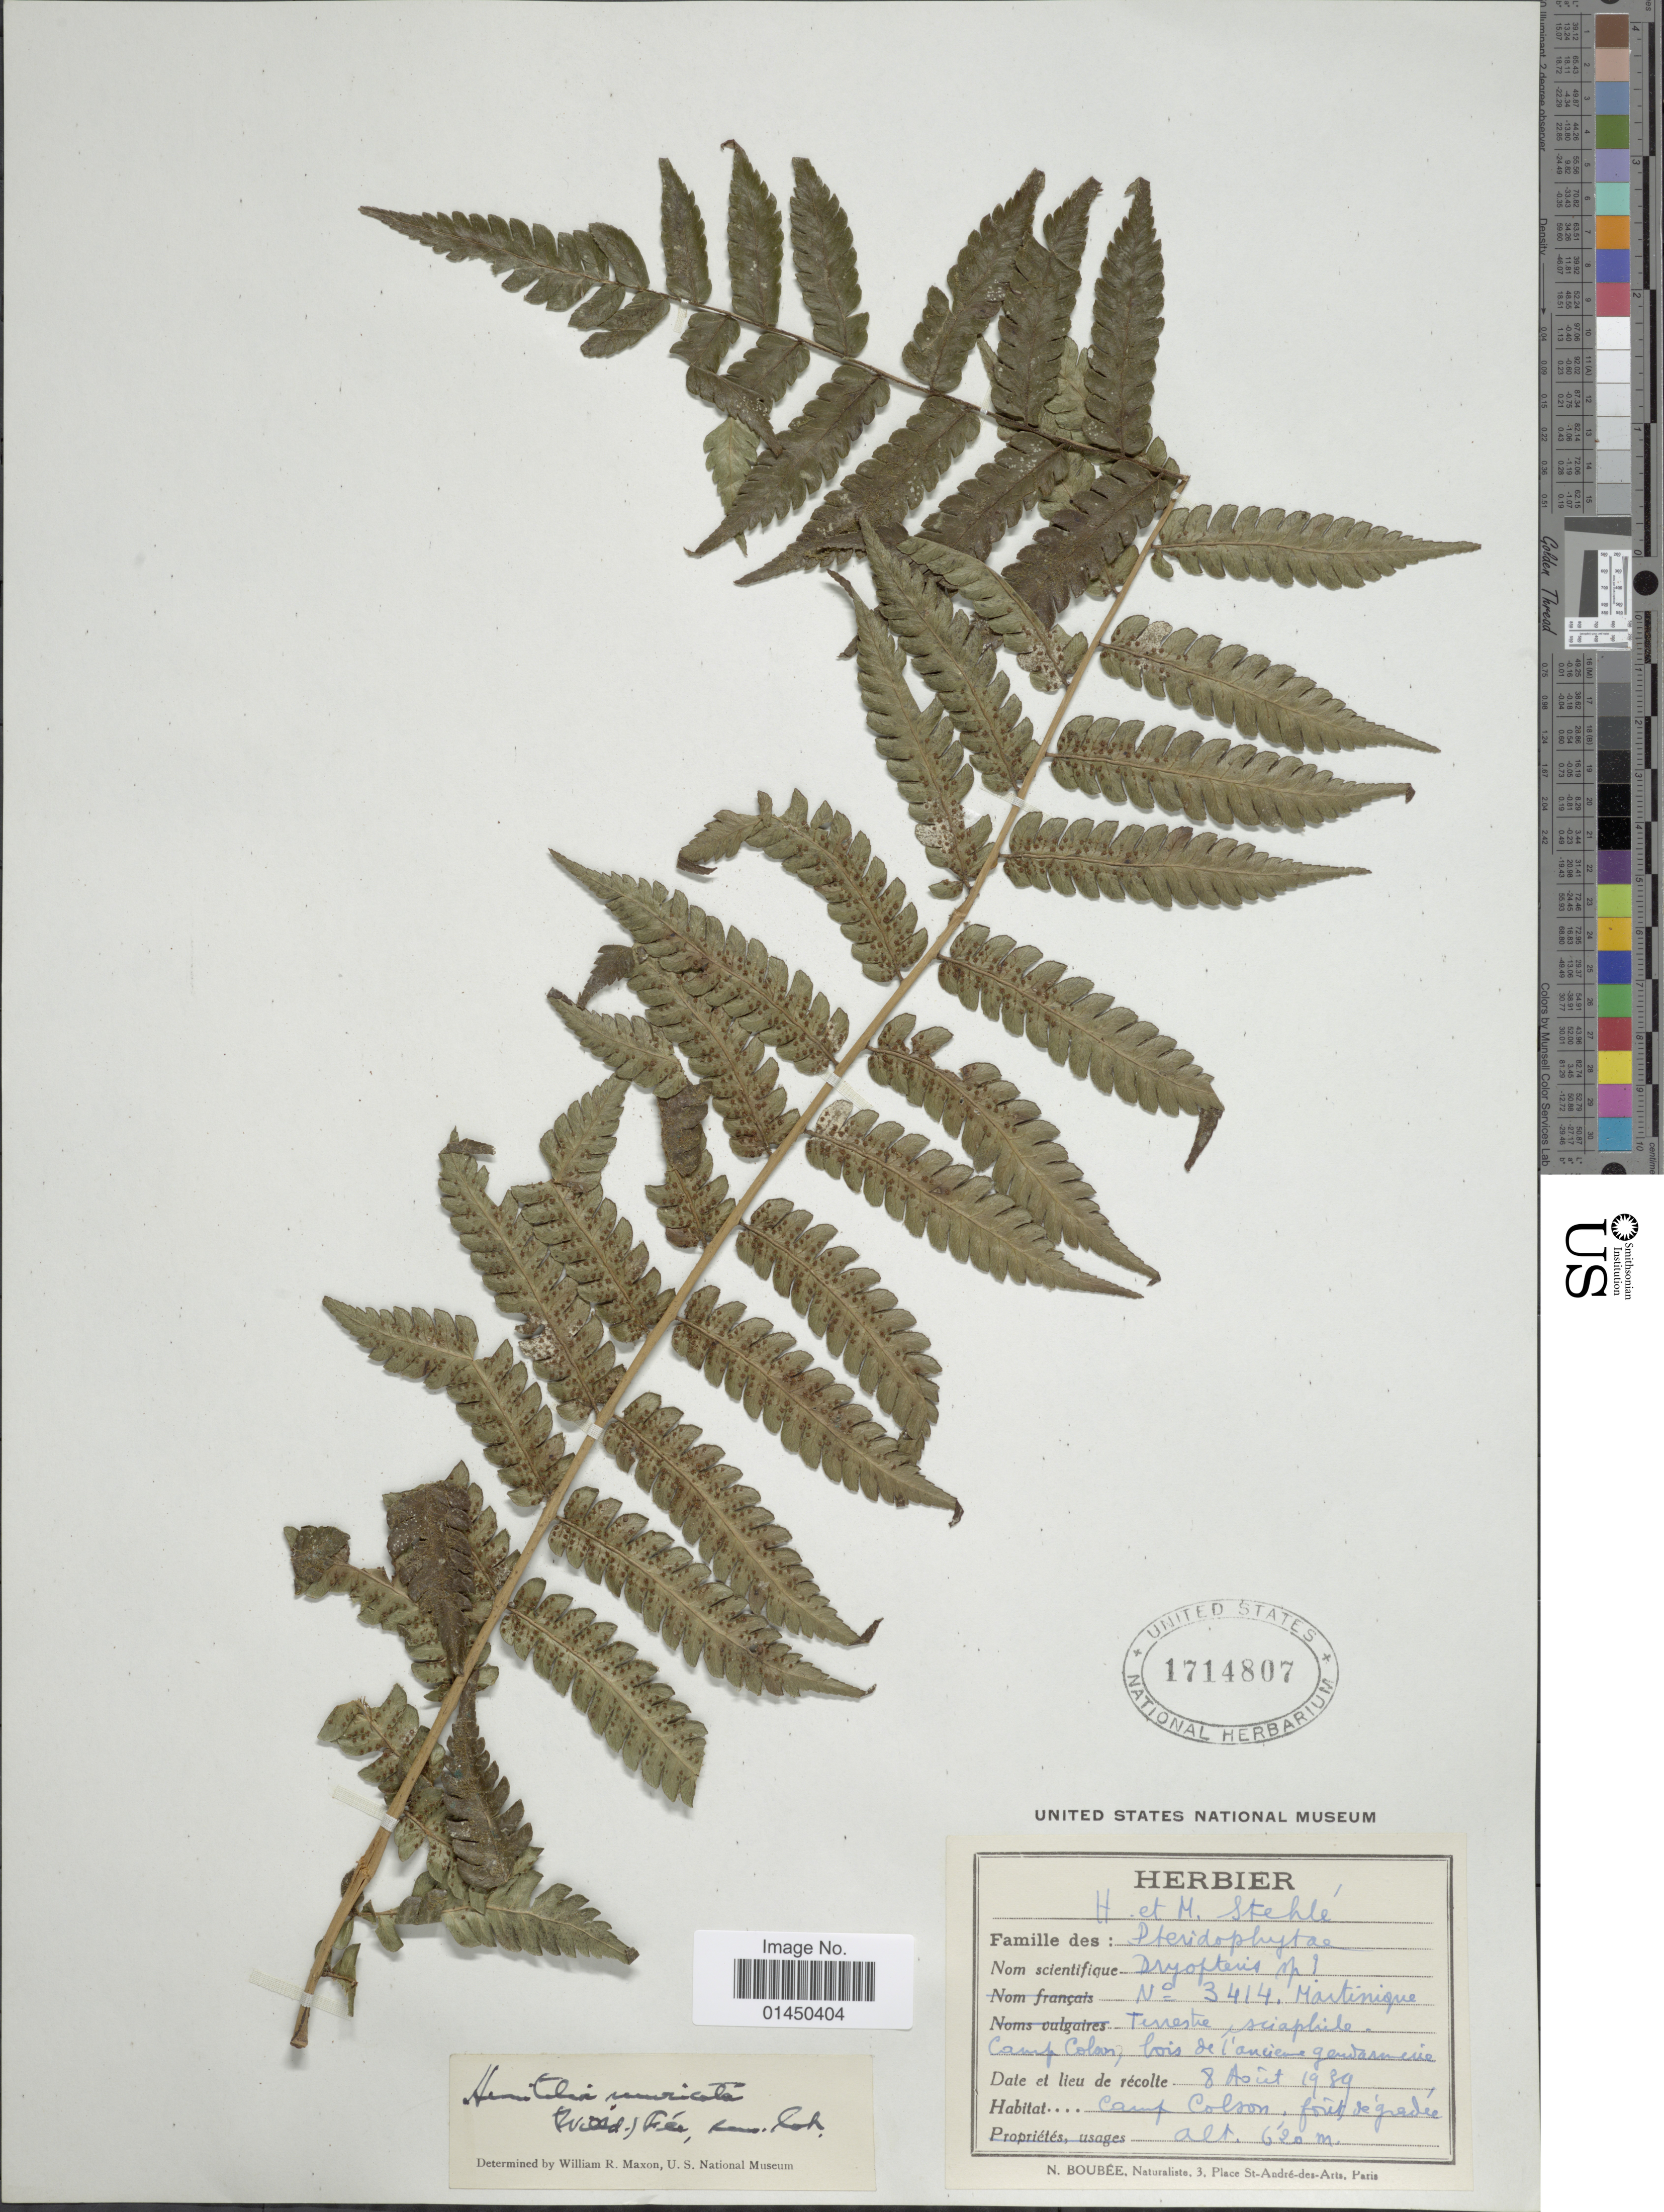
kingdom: Plantae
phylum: Tracheophyta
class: Polypodiopsida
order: Cyatheales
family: Cyatheaceae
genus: Cyathea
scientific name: Cyathea muricata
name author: (Willd.) Fée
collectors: H. Stehlé & M. Stehlé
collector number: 3414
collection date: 1939-08-08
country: Martinique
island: Martinique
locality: Camp Colson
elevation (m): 620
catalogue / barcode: US 1714807